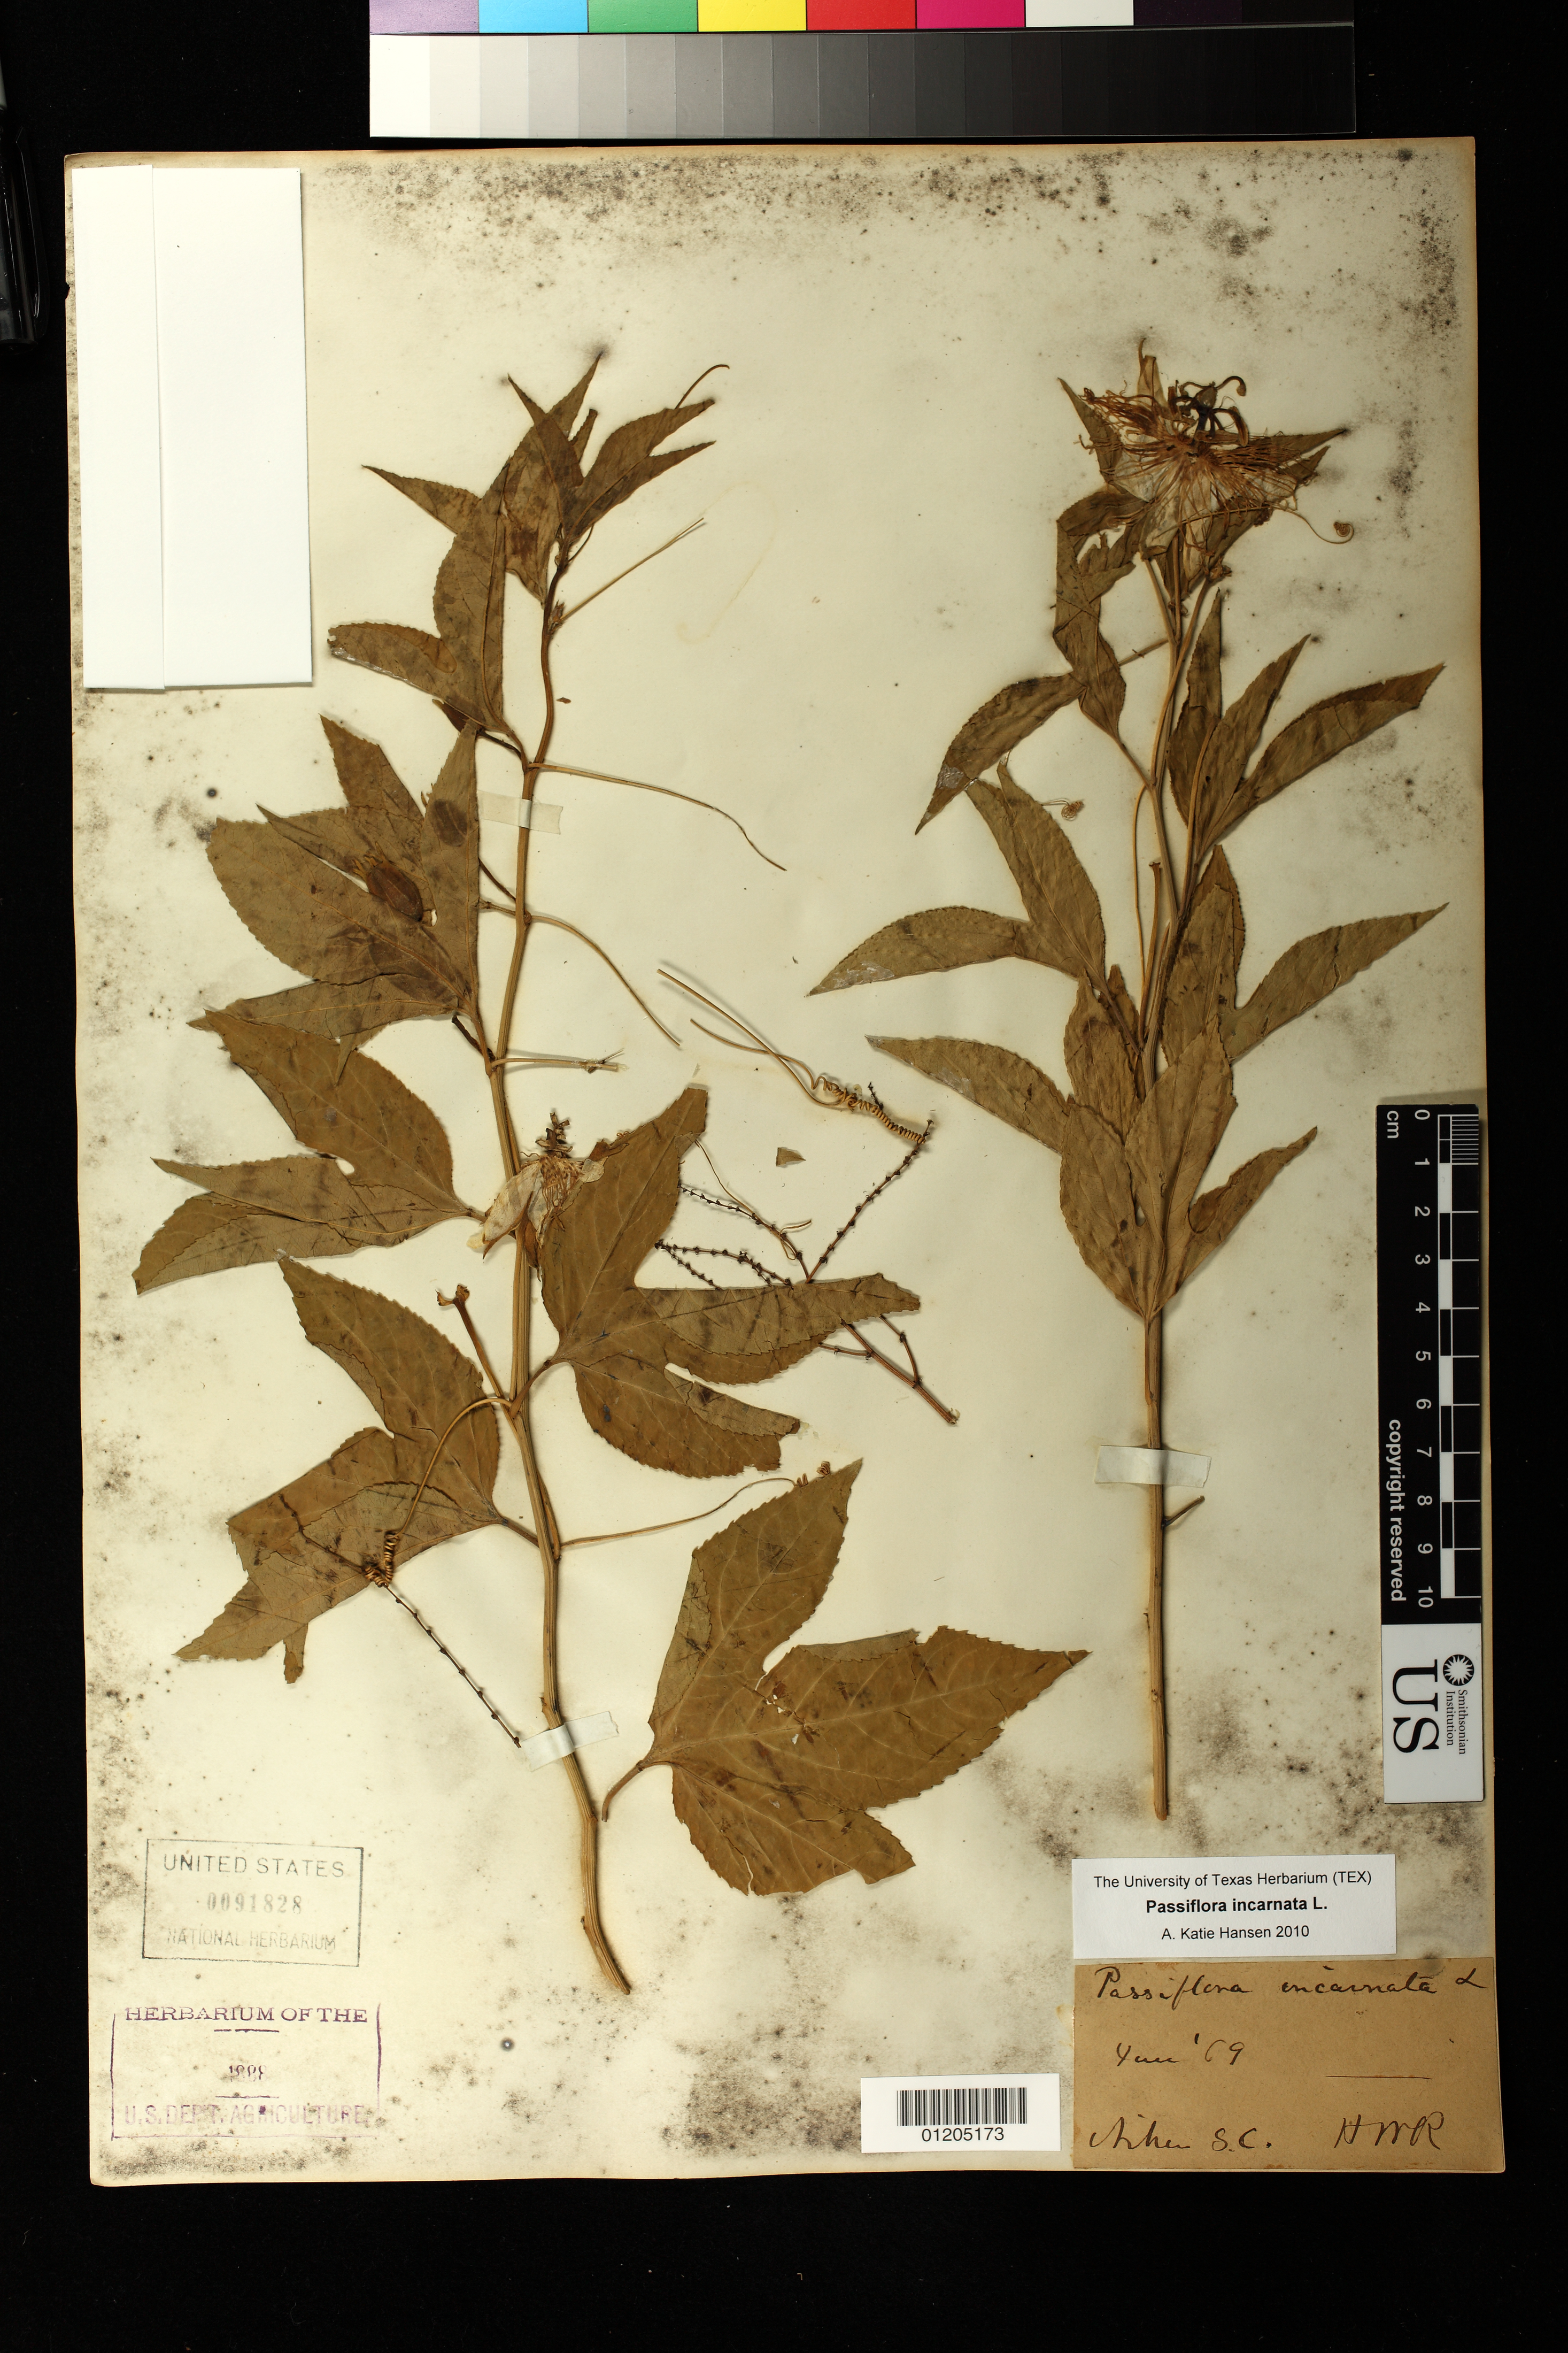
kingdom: Plantae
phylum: Tracheophyta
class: Magnoliopsida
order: Malpighiales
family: Passifloraceae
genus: Passiflora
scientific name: Passiflora incarnata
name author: L.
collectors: H. M. R.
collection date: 1809-06-01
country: United States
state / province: South Carolina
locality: Aiken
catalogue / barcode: US 91828